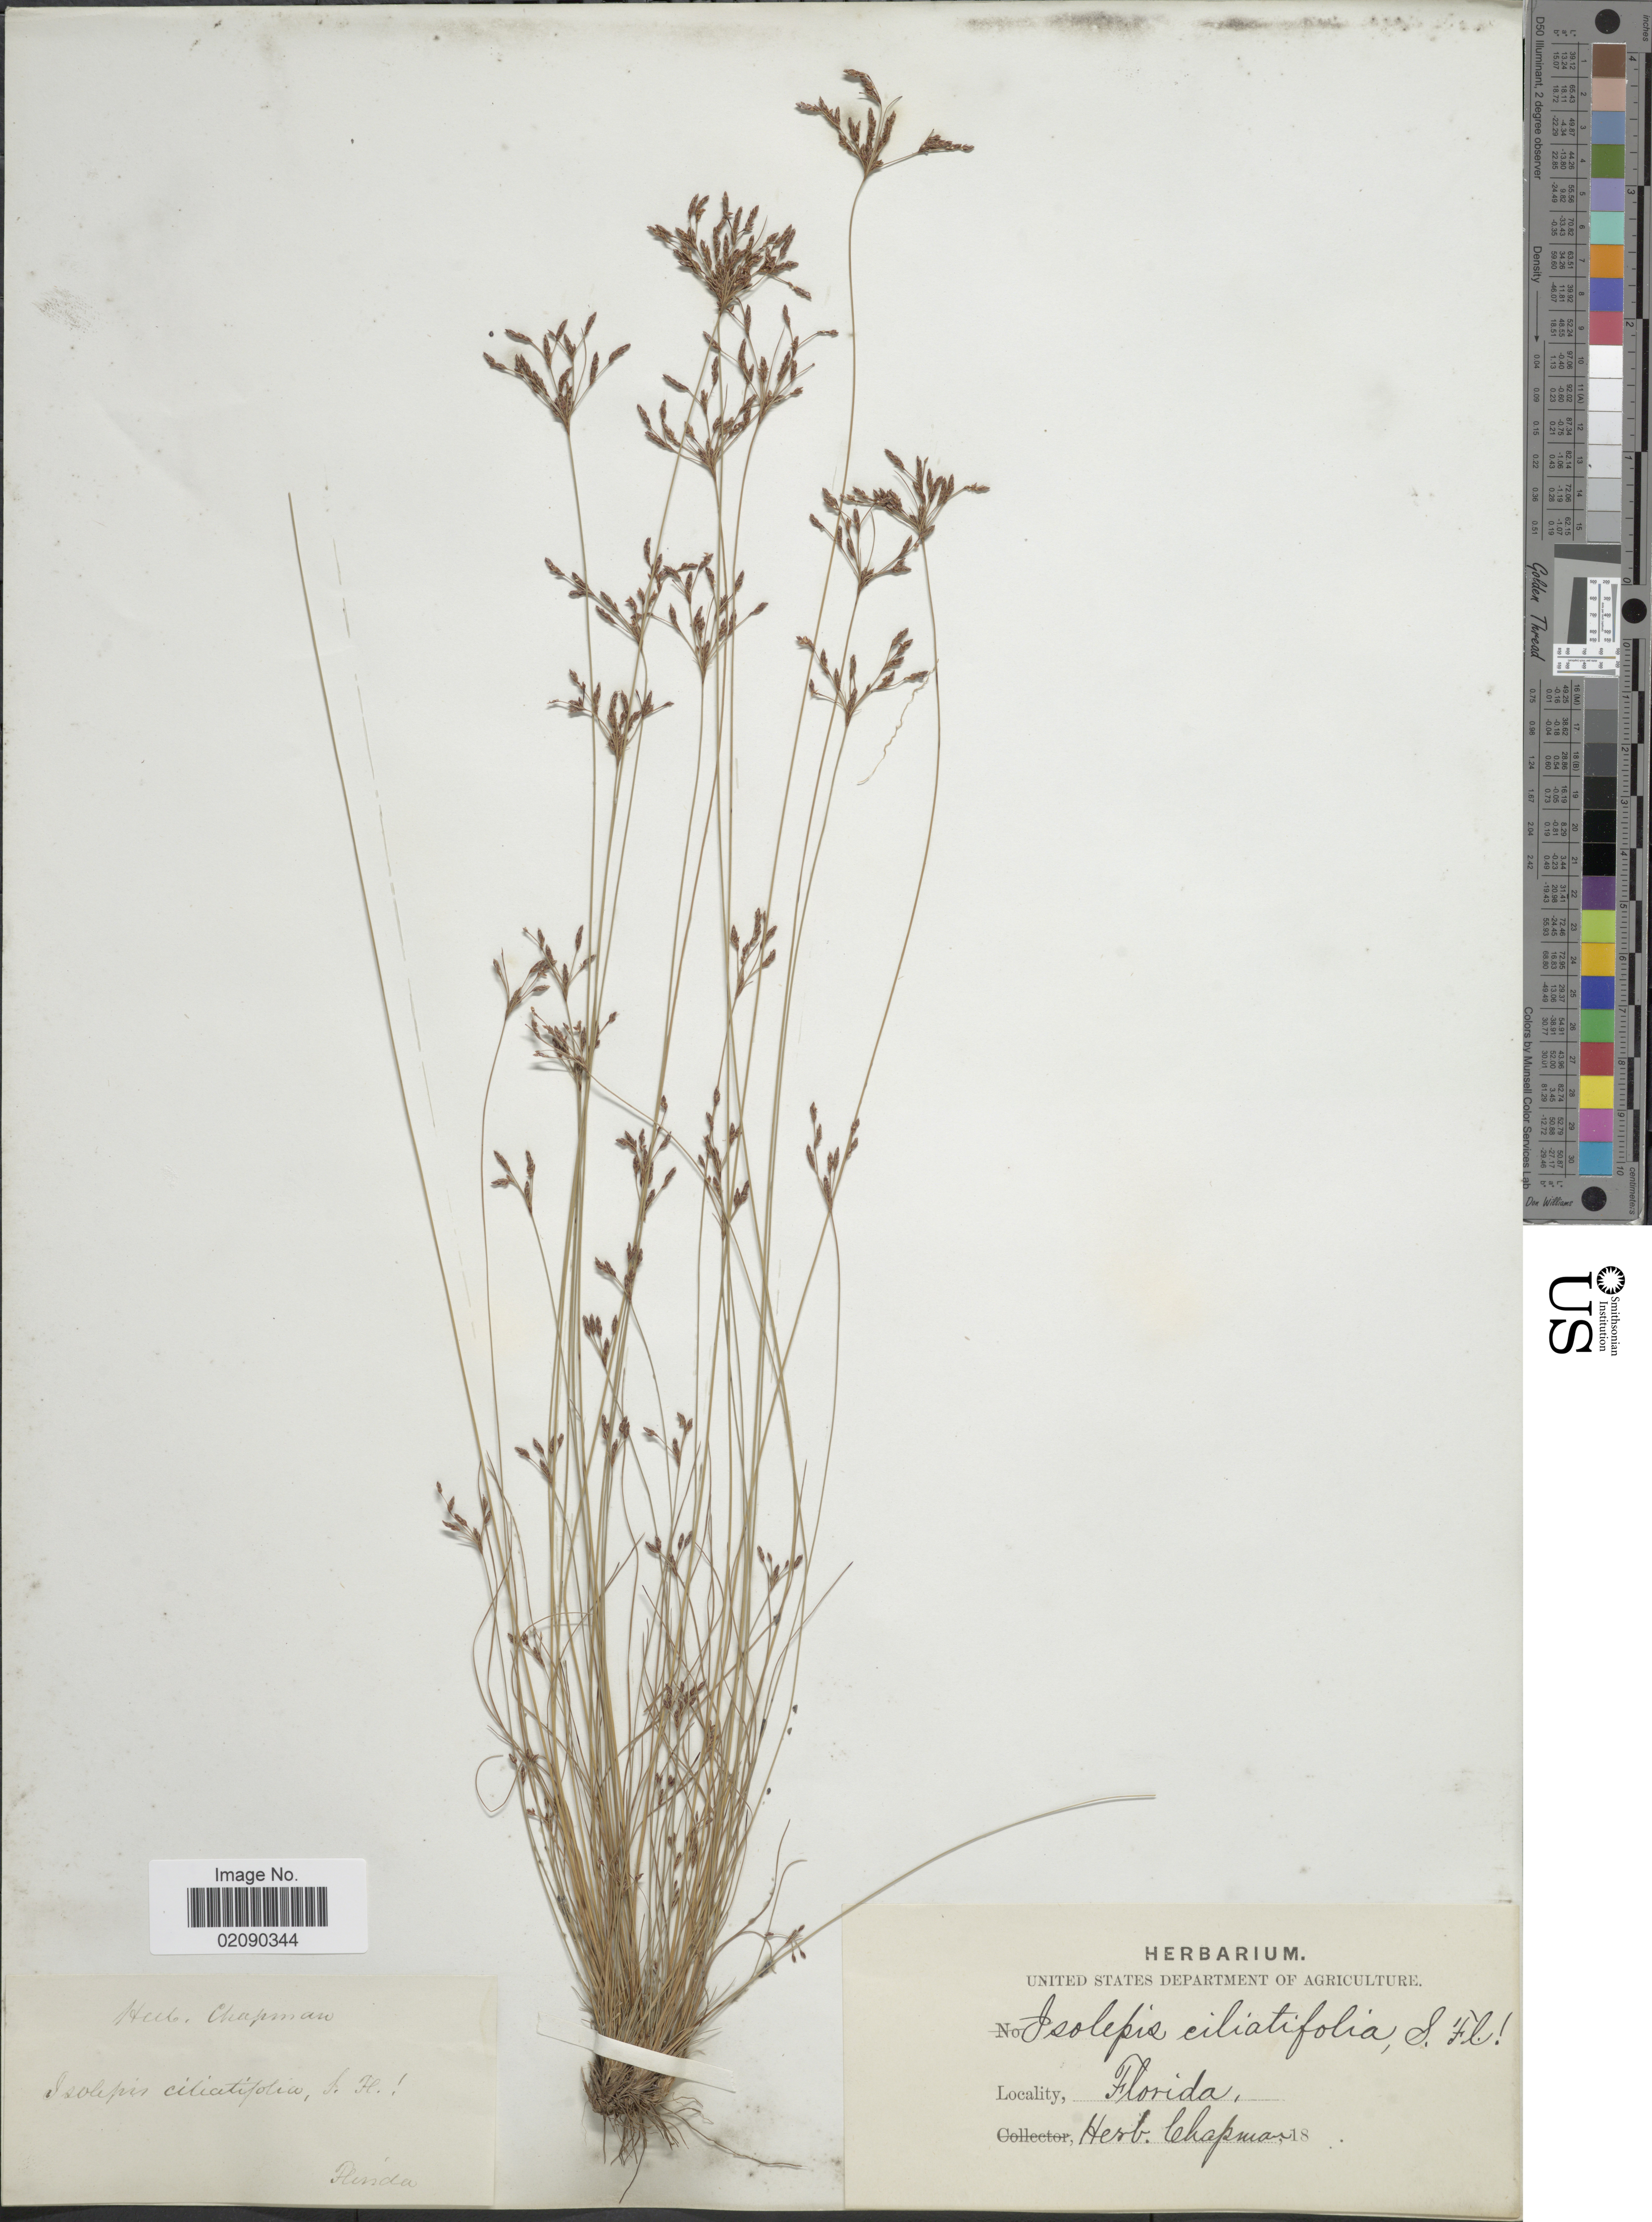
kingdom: Plantae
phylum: Tracheophyta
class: Liliopsida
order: Poales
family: Cyperaceae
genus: Bulbostylis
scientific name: Bulbostylis ciliatifolia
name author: (Elliott) Fernald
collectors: ex herb. Chapman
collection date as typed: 18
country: United States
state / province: Florida